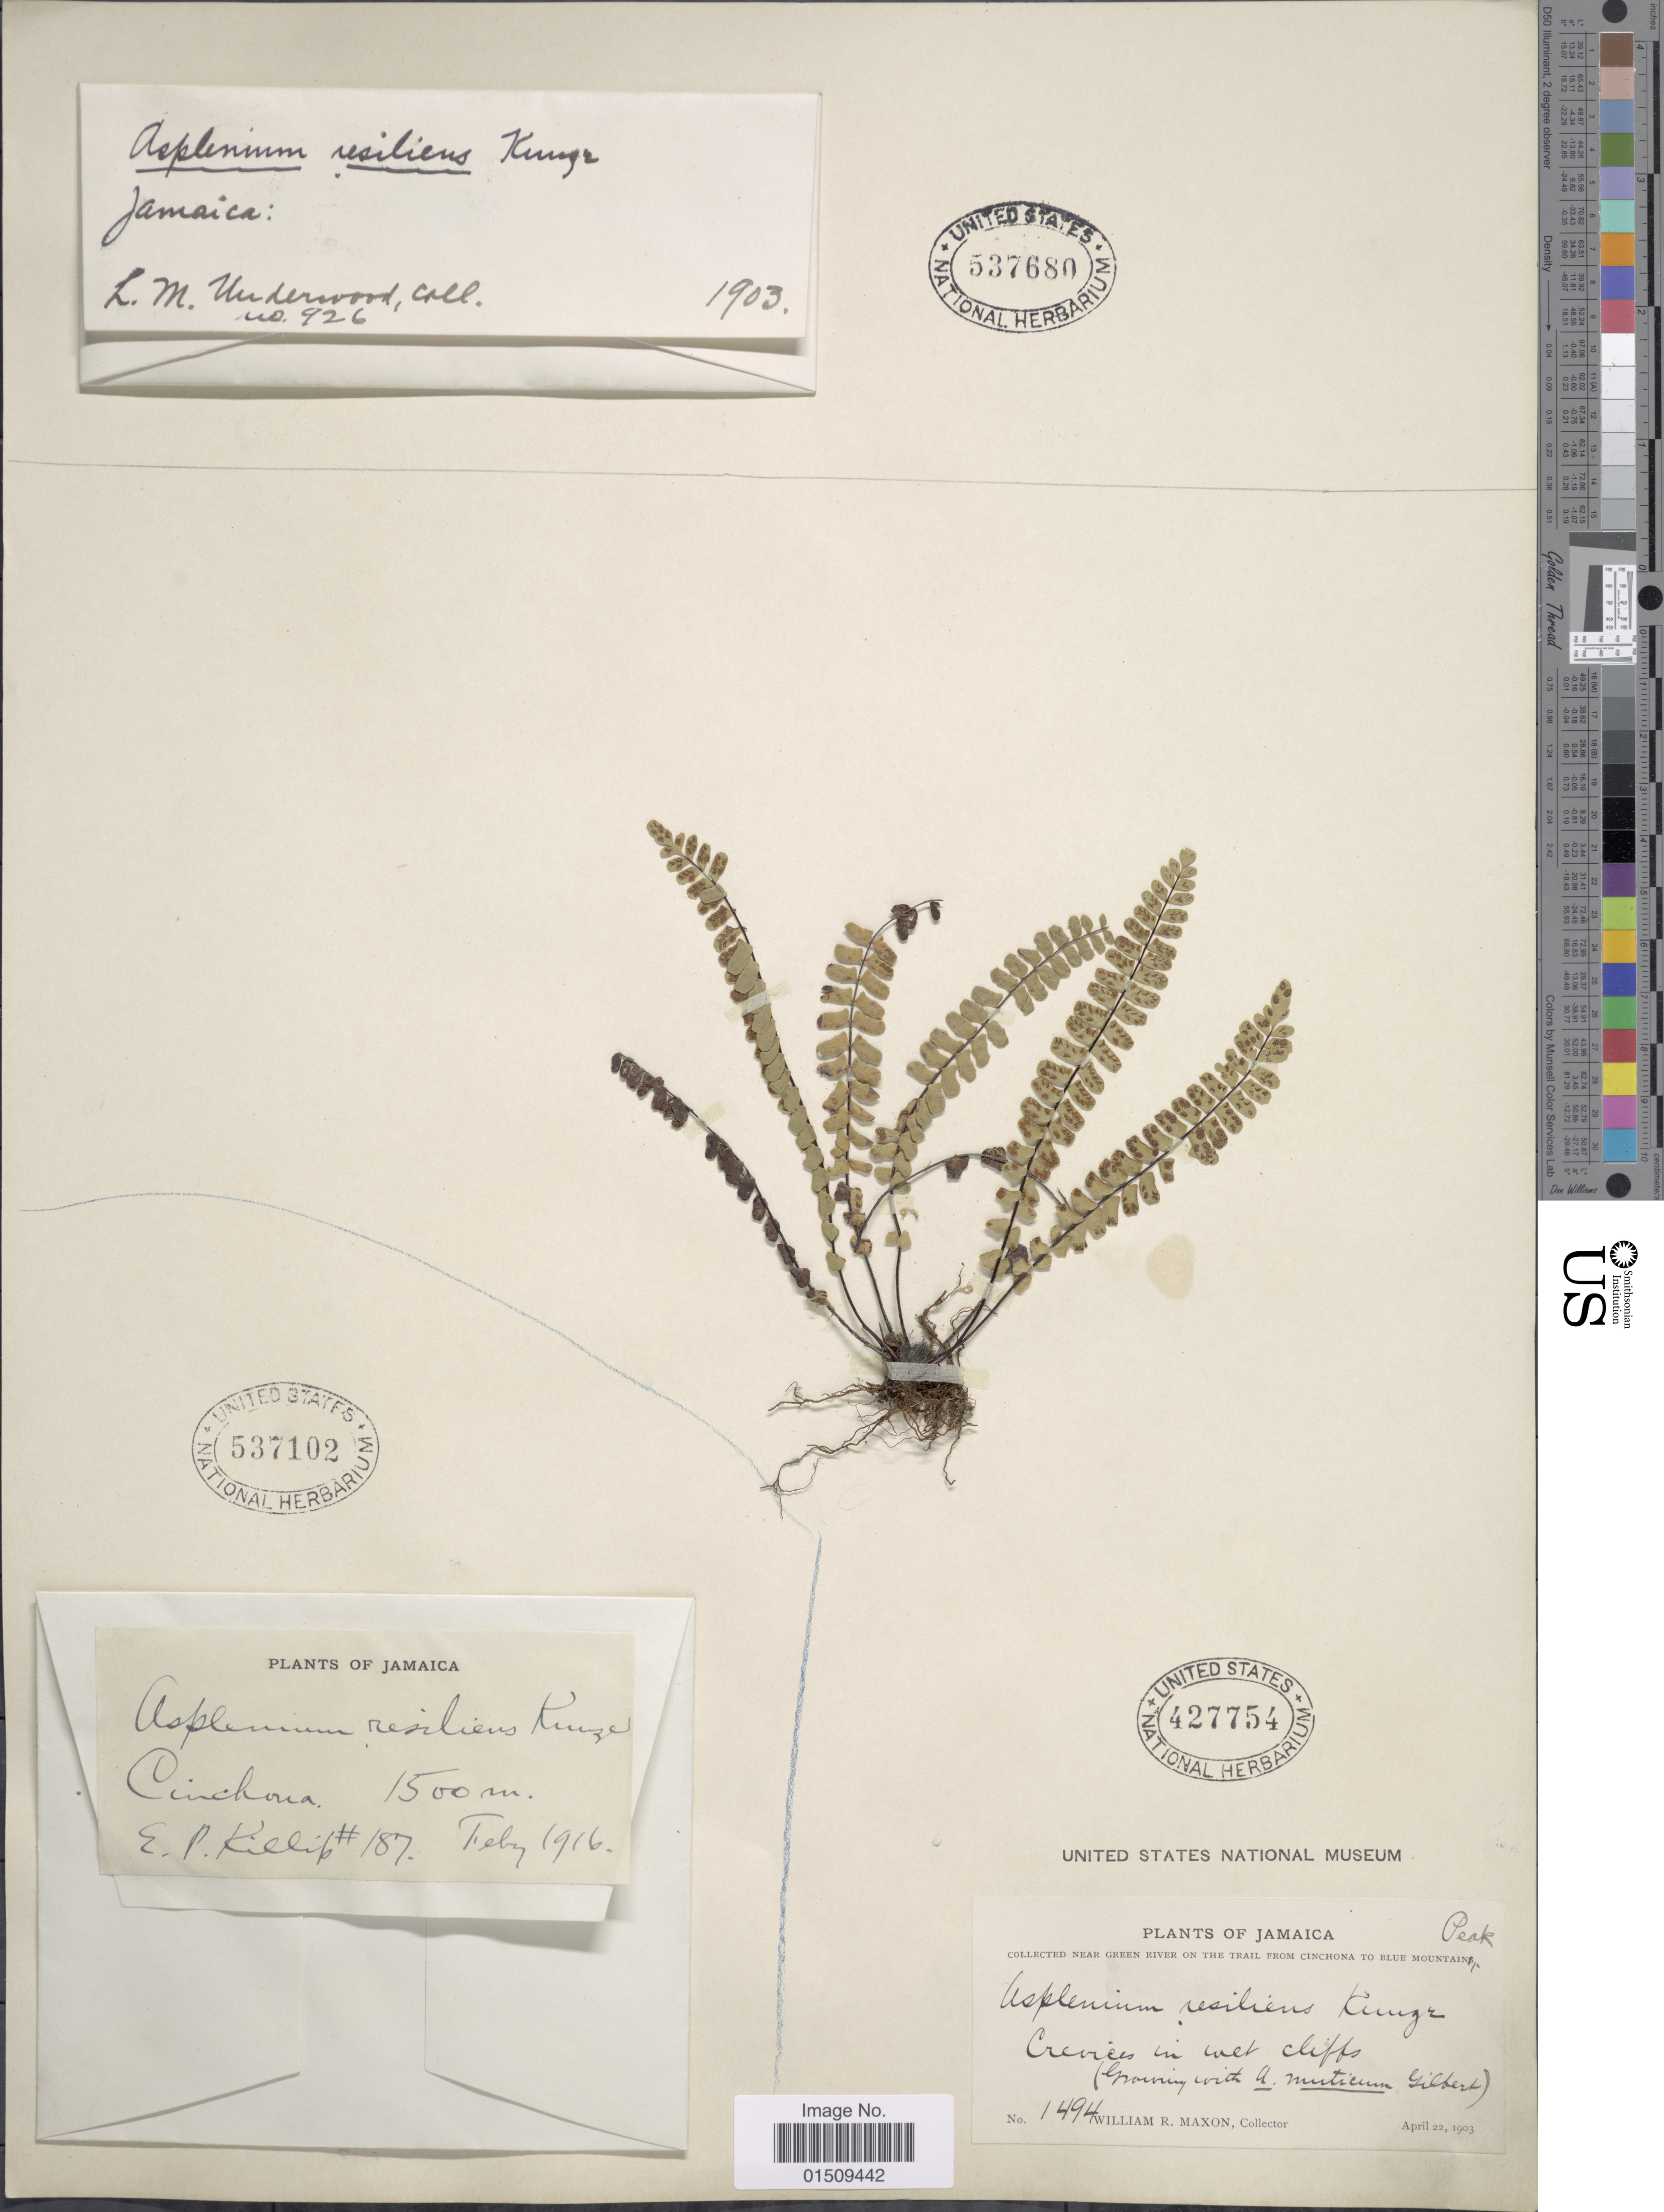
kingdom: Plantae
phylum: Tracheophyta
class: Polypodiopsida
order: Polypodiales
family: Aspleniaceae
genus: Asplenium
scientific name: Asplenium resiliens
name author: Kunze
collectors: W. R. Maxon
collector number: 1494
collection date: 1903-04-22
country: Jamaica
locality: Near Green River on the trail from Cinchona to Blue Mountain Peak.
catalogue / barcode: US 427754-3